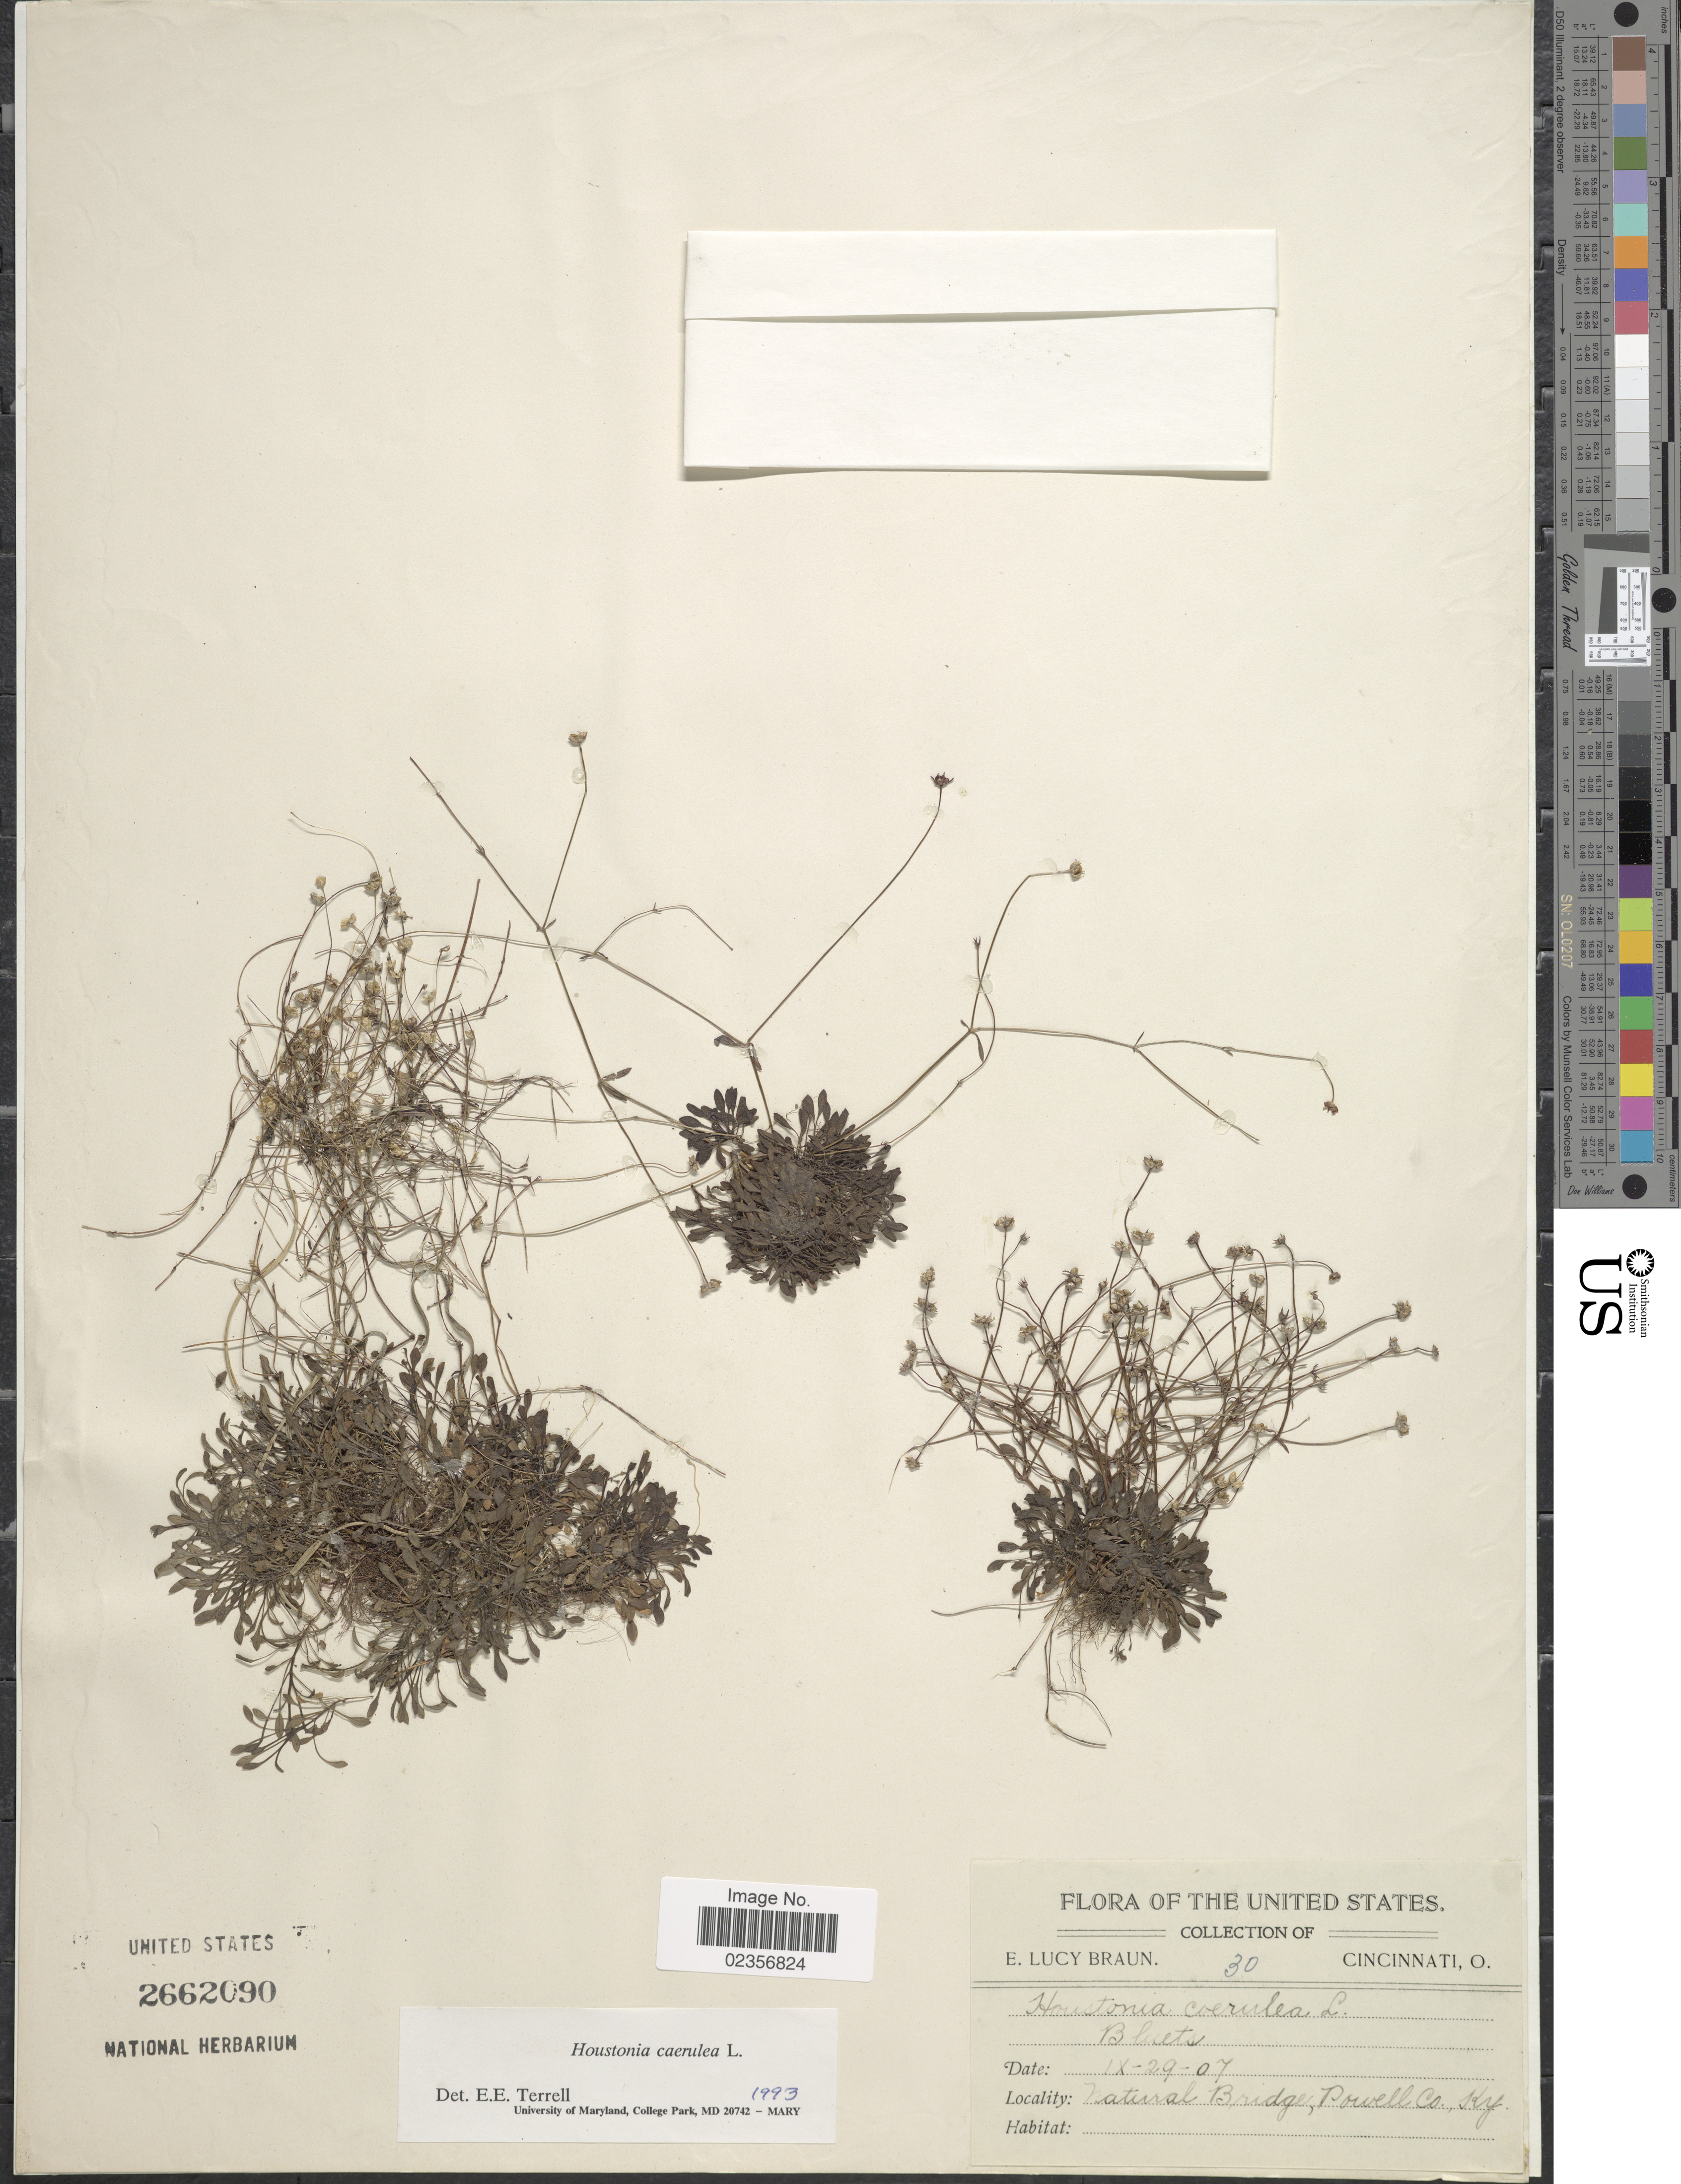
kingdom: Plantae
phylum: Tracheophyta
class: Magnoliopsida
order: Gentianales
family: Rubiaceae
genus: Houstonia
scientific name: Houstonia caerulea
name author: L.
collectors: E. L. Braun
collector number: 30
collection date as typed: Transcribed d/m/y: 29/9/7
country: United States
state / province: Kentucky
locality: Natural Bridge, Powell Co.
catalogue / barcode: US 2662090